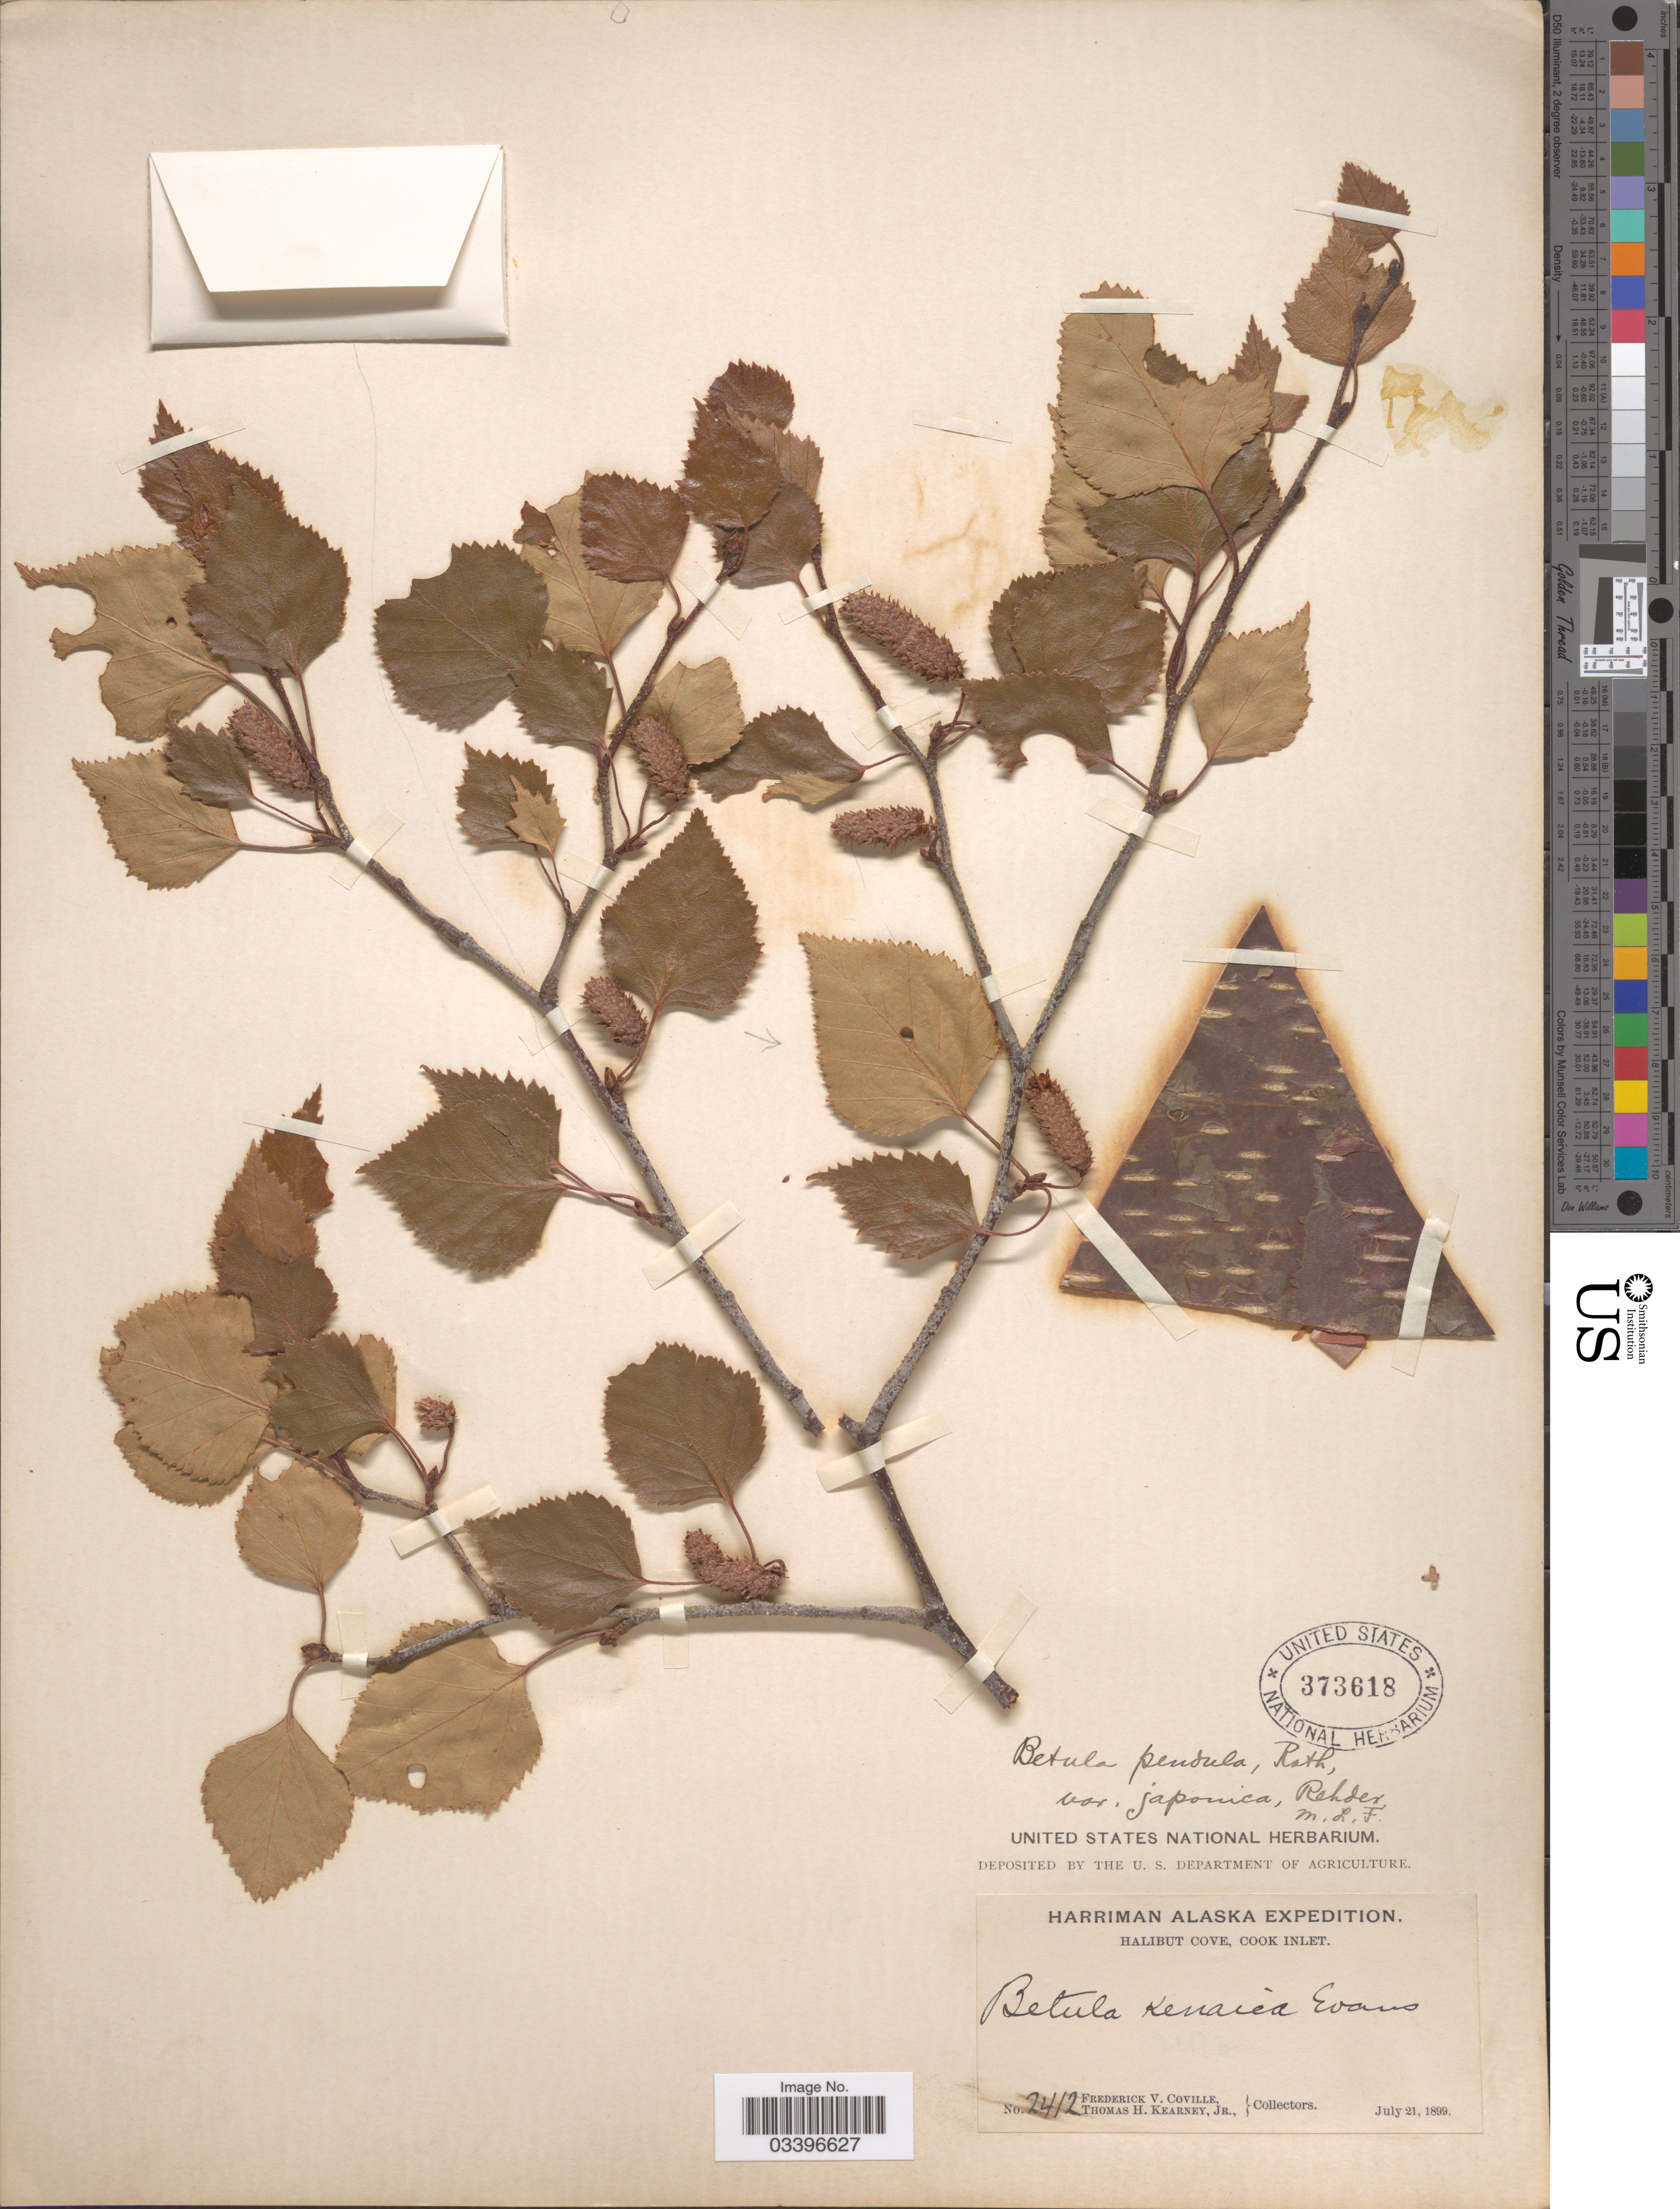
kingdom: Plantae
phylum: Tracheophyta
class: Magnoliopsida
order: Fagales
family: Betulaceae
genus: Betula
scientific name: Betula platyphylla subsp. mandshurica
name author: Kitag.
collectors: F. V. Coville & T. H. Kearney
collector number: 2412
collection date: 1899-07-21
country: United States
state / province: Alaska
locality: Halibut Cove, Cook Inlet.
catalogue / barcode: US 373618